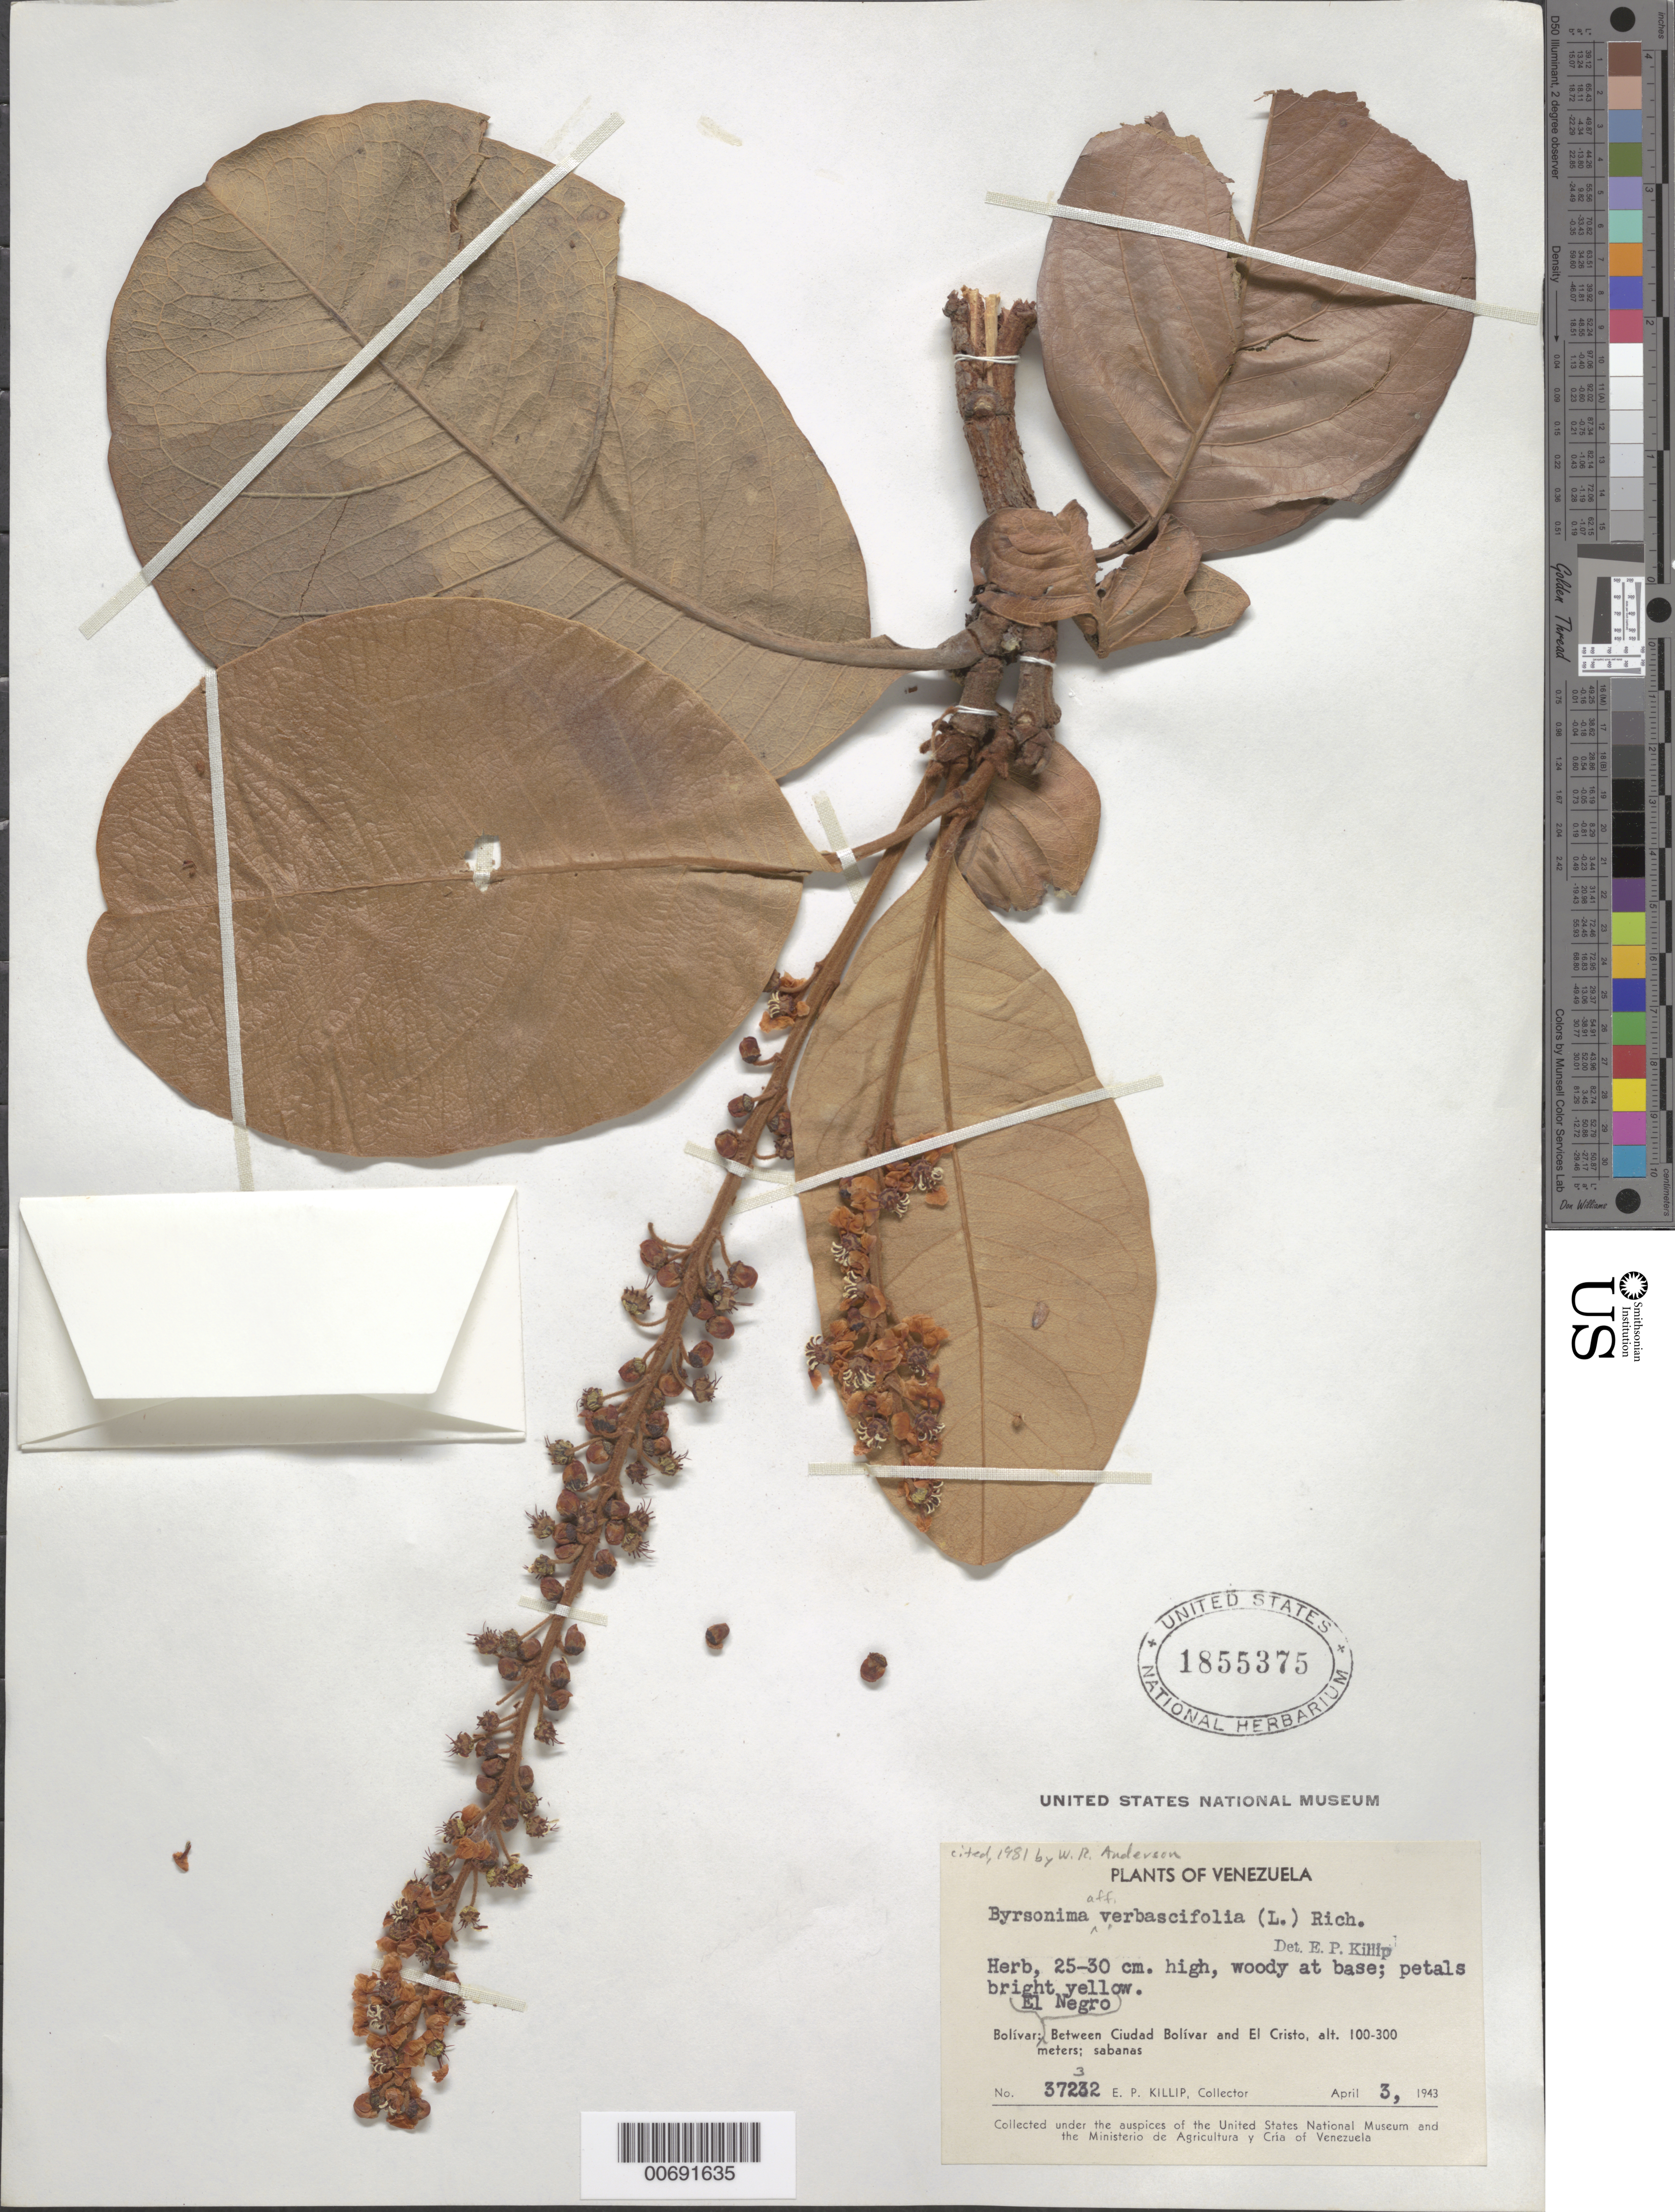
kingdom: Plantae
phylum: Tracheophyta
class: Magnoliopsida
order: Malpighiales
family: Malpighiaceae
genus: Byrsonima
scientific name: Byrsonima verbascifolia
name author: (L.) DC.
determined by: Anderson, W. R., (MICH), University of Michigan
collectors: E. P. Killip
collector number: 37232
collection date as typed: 3-Apr-43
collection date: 1943-04-03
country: Venezuela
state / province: Bolívar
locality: El Negro, between Ciudad Bolívar & El Cristo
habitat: Savanna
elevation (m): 100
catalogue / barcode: US 1855375